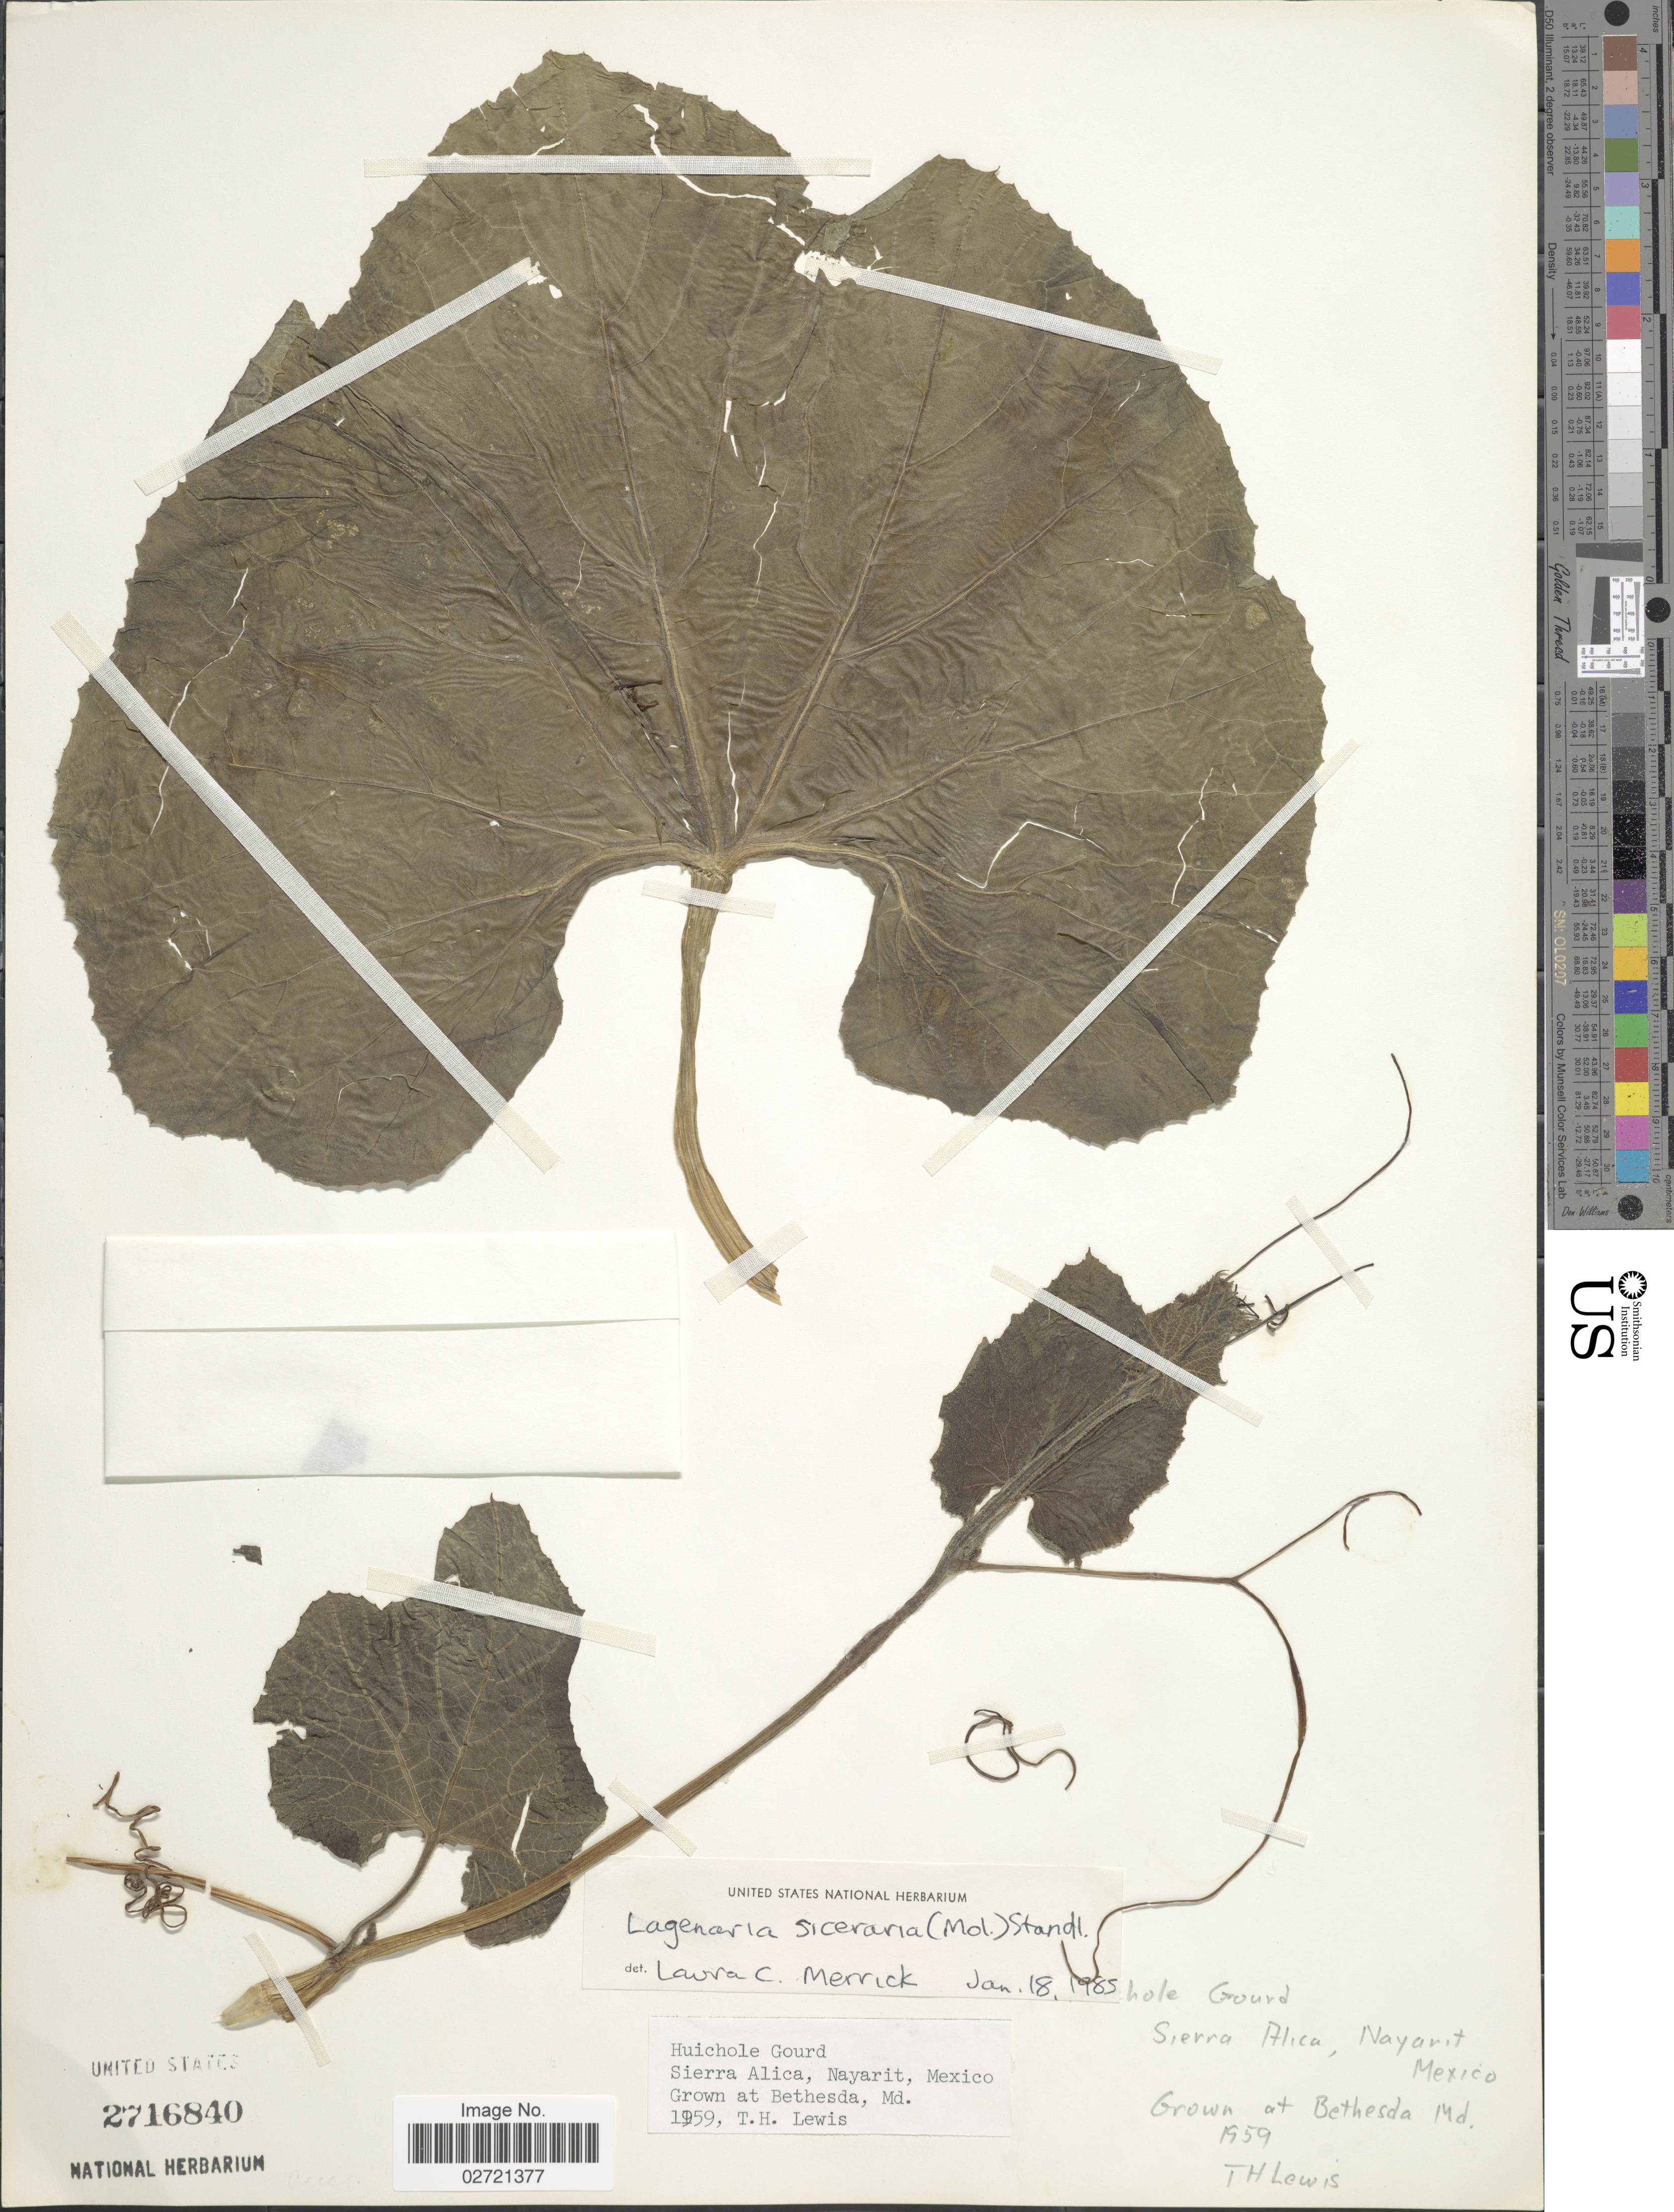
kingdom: Plantae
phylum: Tracheophyta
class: Magnoliopsida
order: Cucurbitales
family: Cucurbitaceae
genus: Lagenaria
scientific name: Lagenaria siceraria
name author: (Molina) Standl.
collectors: T. H. Lewis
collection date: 1959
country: Mexico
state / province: Nayarit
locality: Huichole Gourd, Sierra Alica, Nayarit, Mexico, Grown at Bethesda, Md.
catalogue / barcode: US 2716840